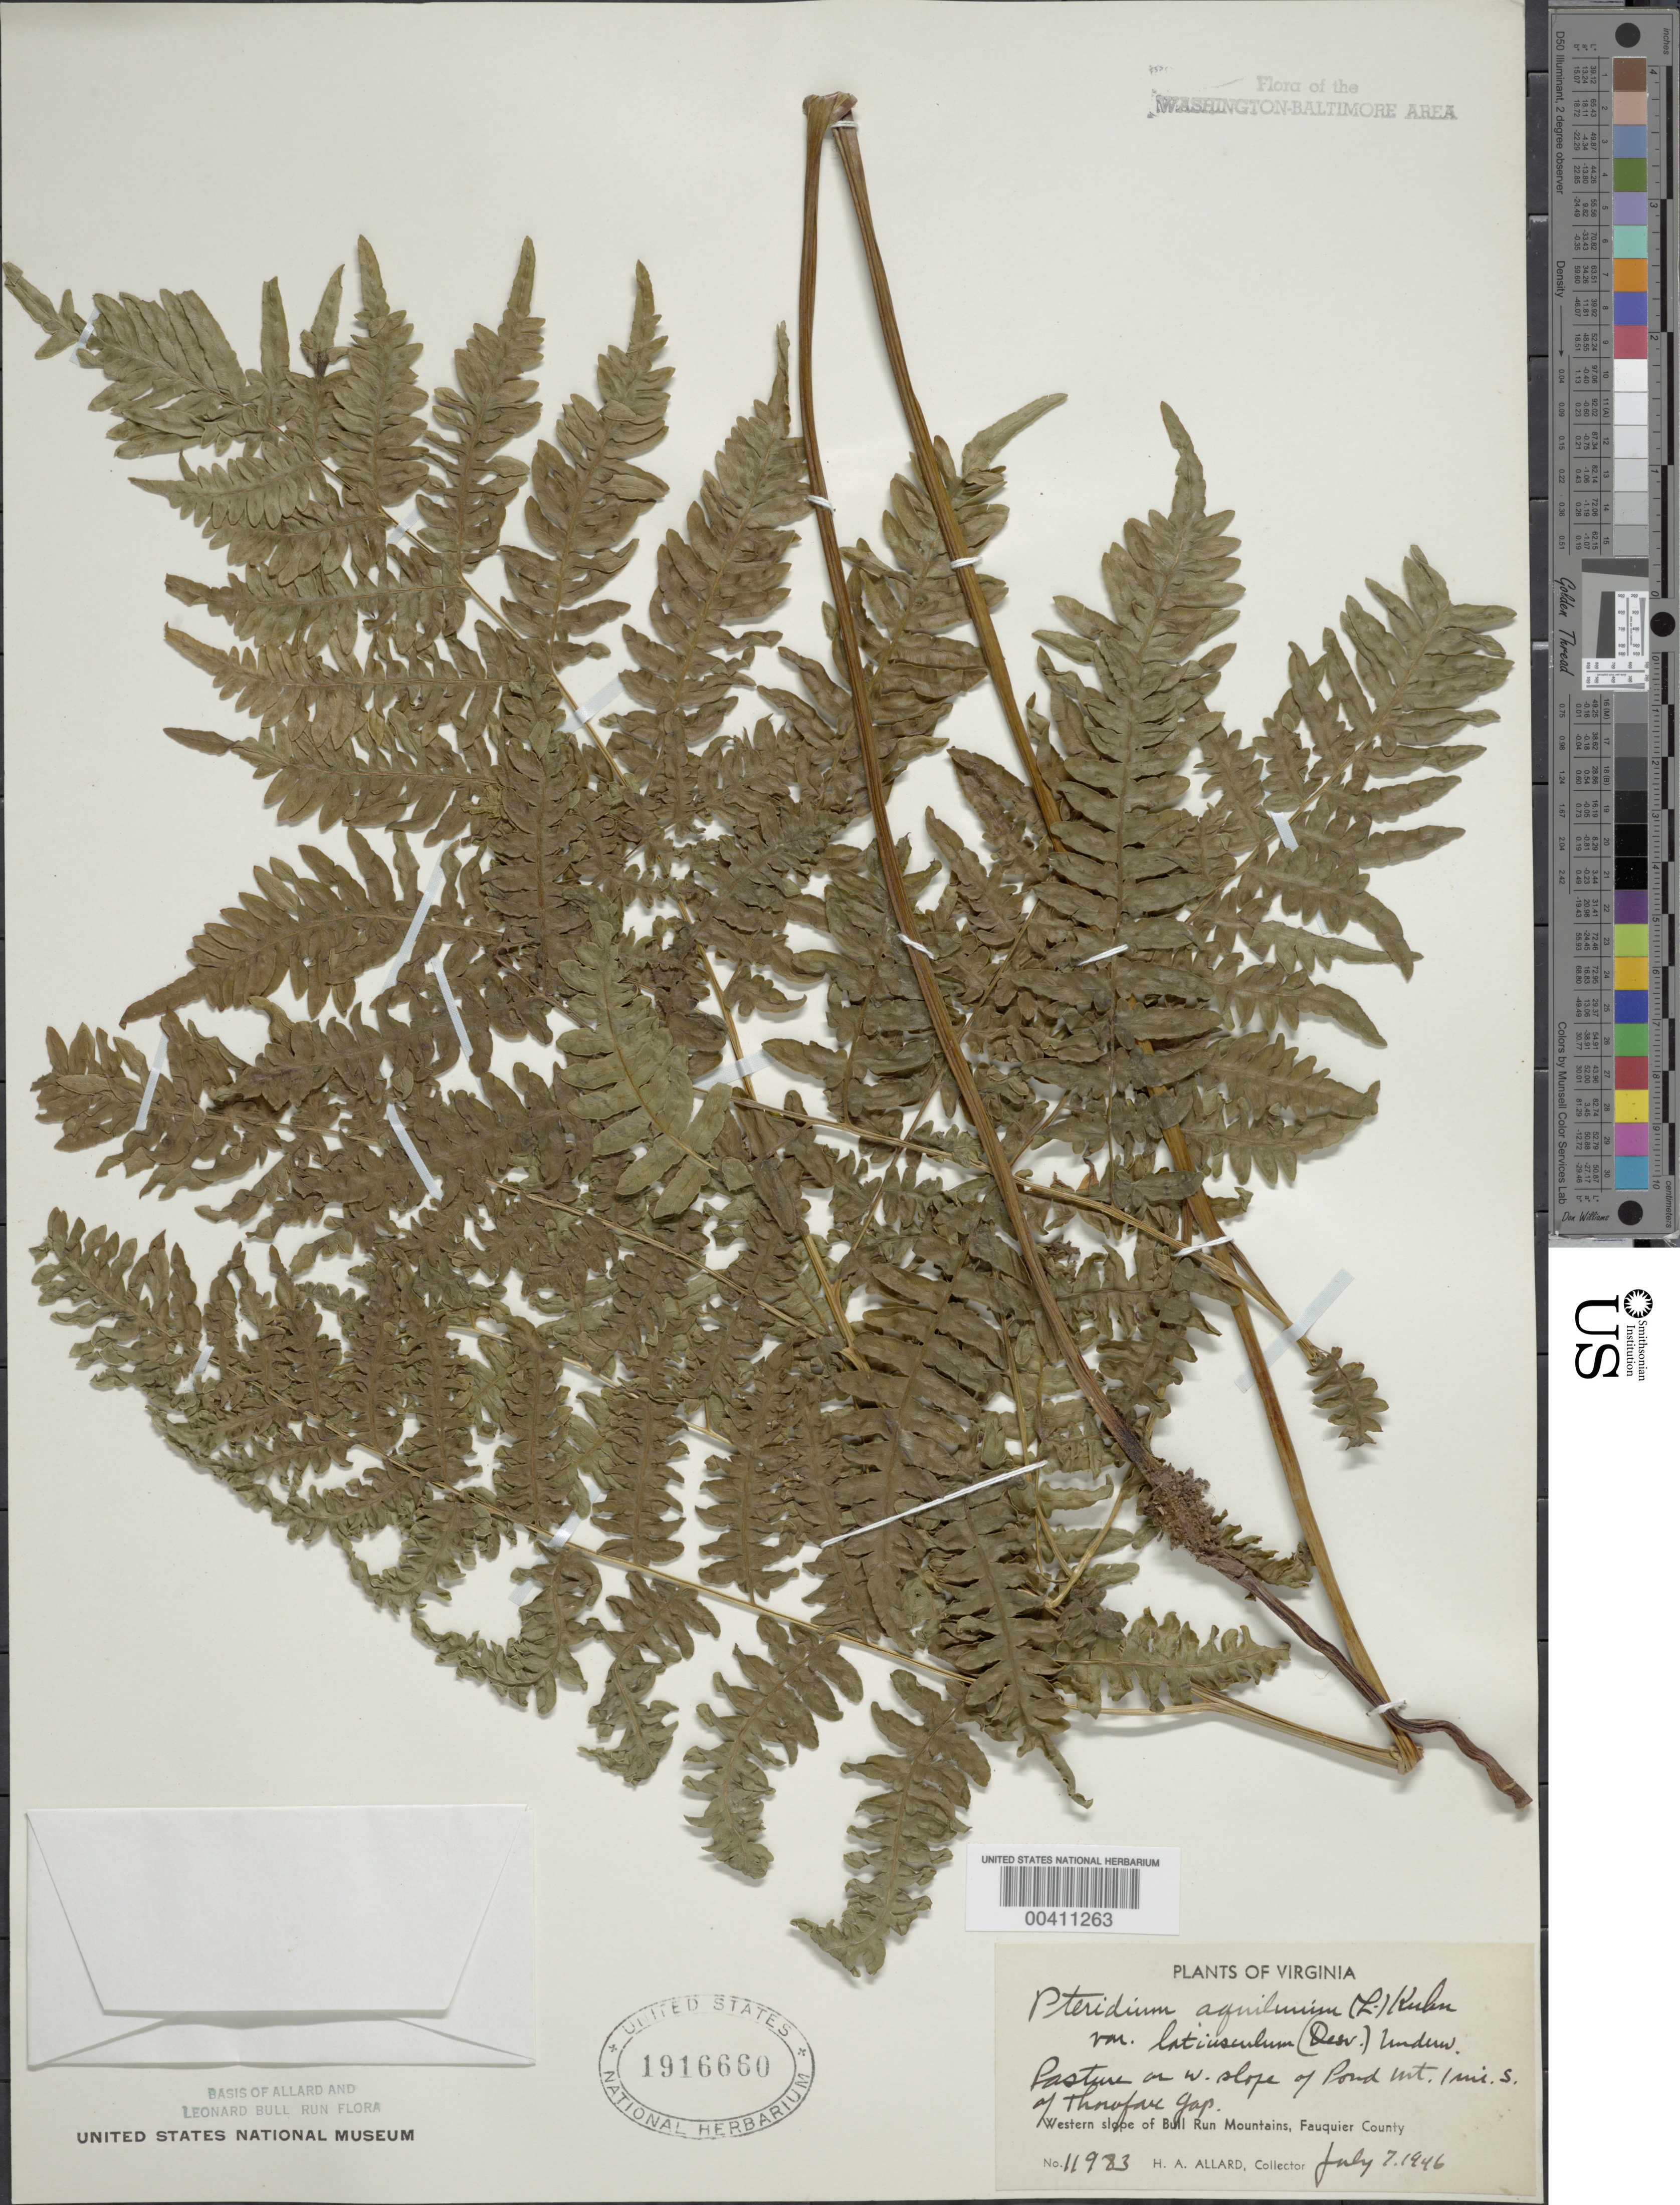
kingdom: Plantae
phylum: Tracheophyta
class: Polypodiopsida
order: Polypodiales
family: Dennstaedtiaceae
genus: Pteridium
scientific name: Pteridium aquilinum var. latiusculum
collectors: H. A. Allard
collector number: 11983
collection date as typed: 07 Jul 1946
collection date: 1946-07-07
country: United States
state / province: Virginia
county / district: Fauquier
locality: South of Thorofare Gap, Pond Mountain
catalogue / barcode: US 1916660